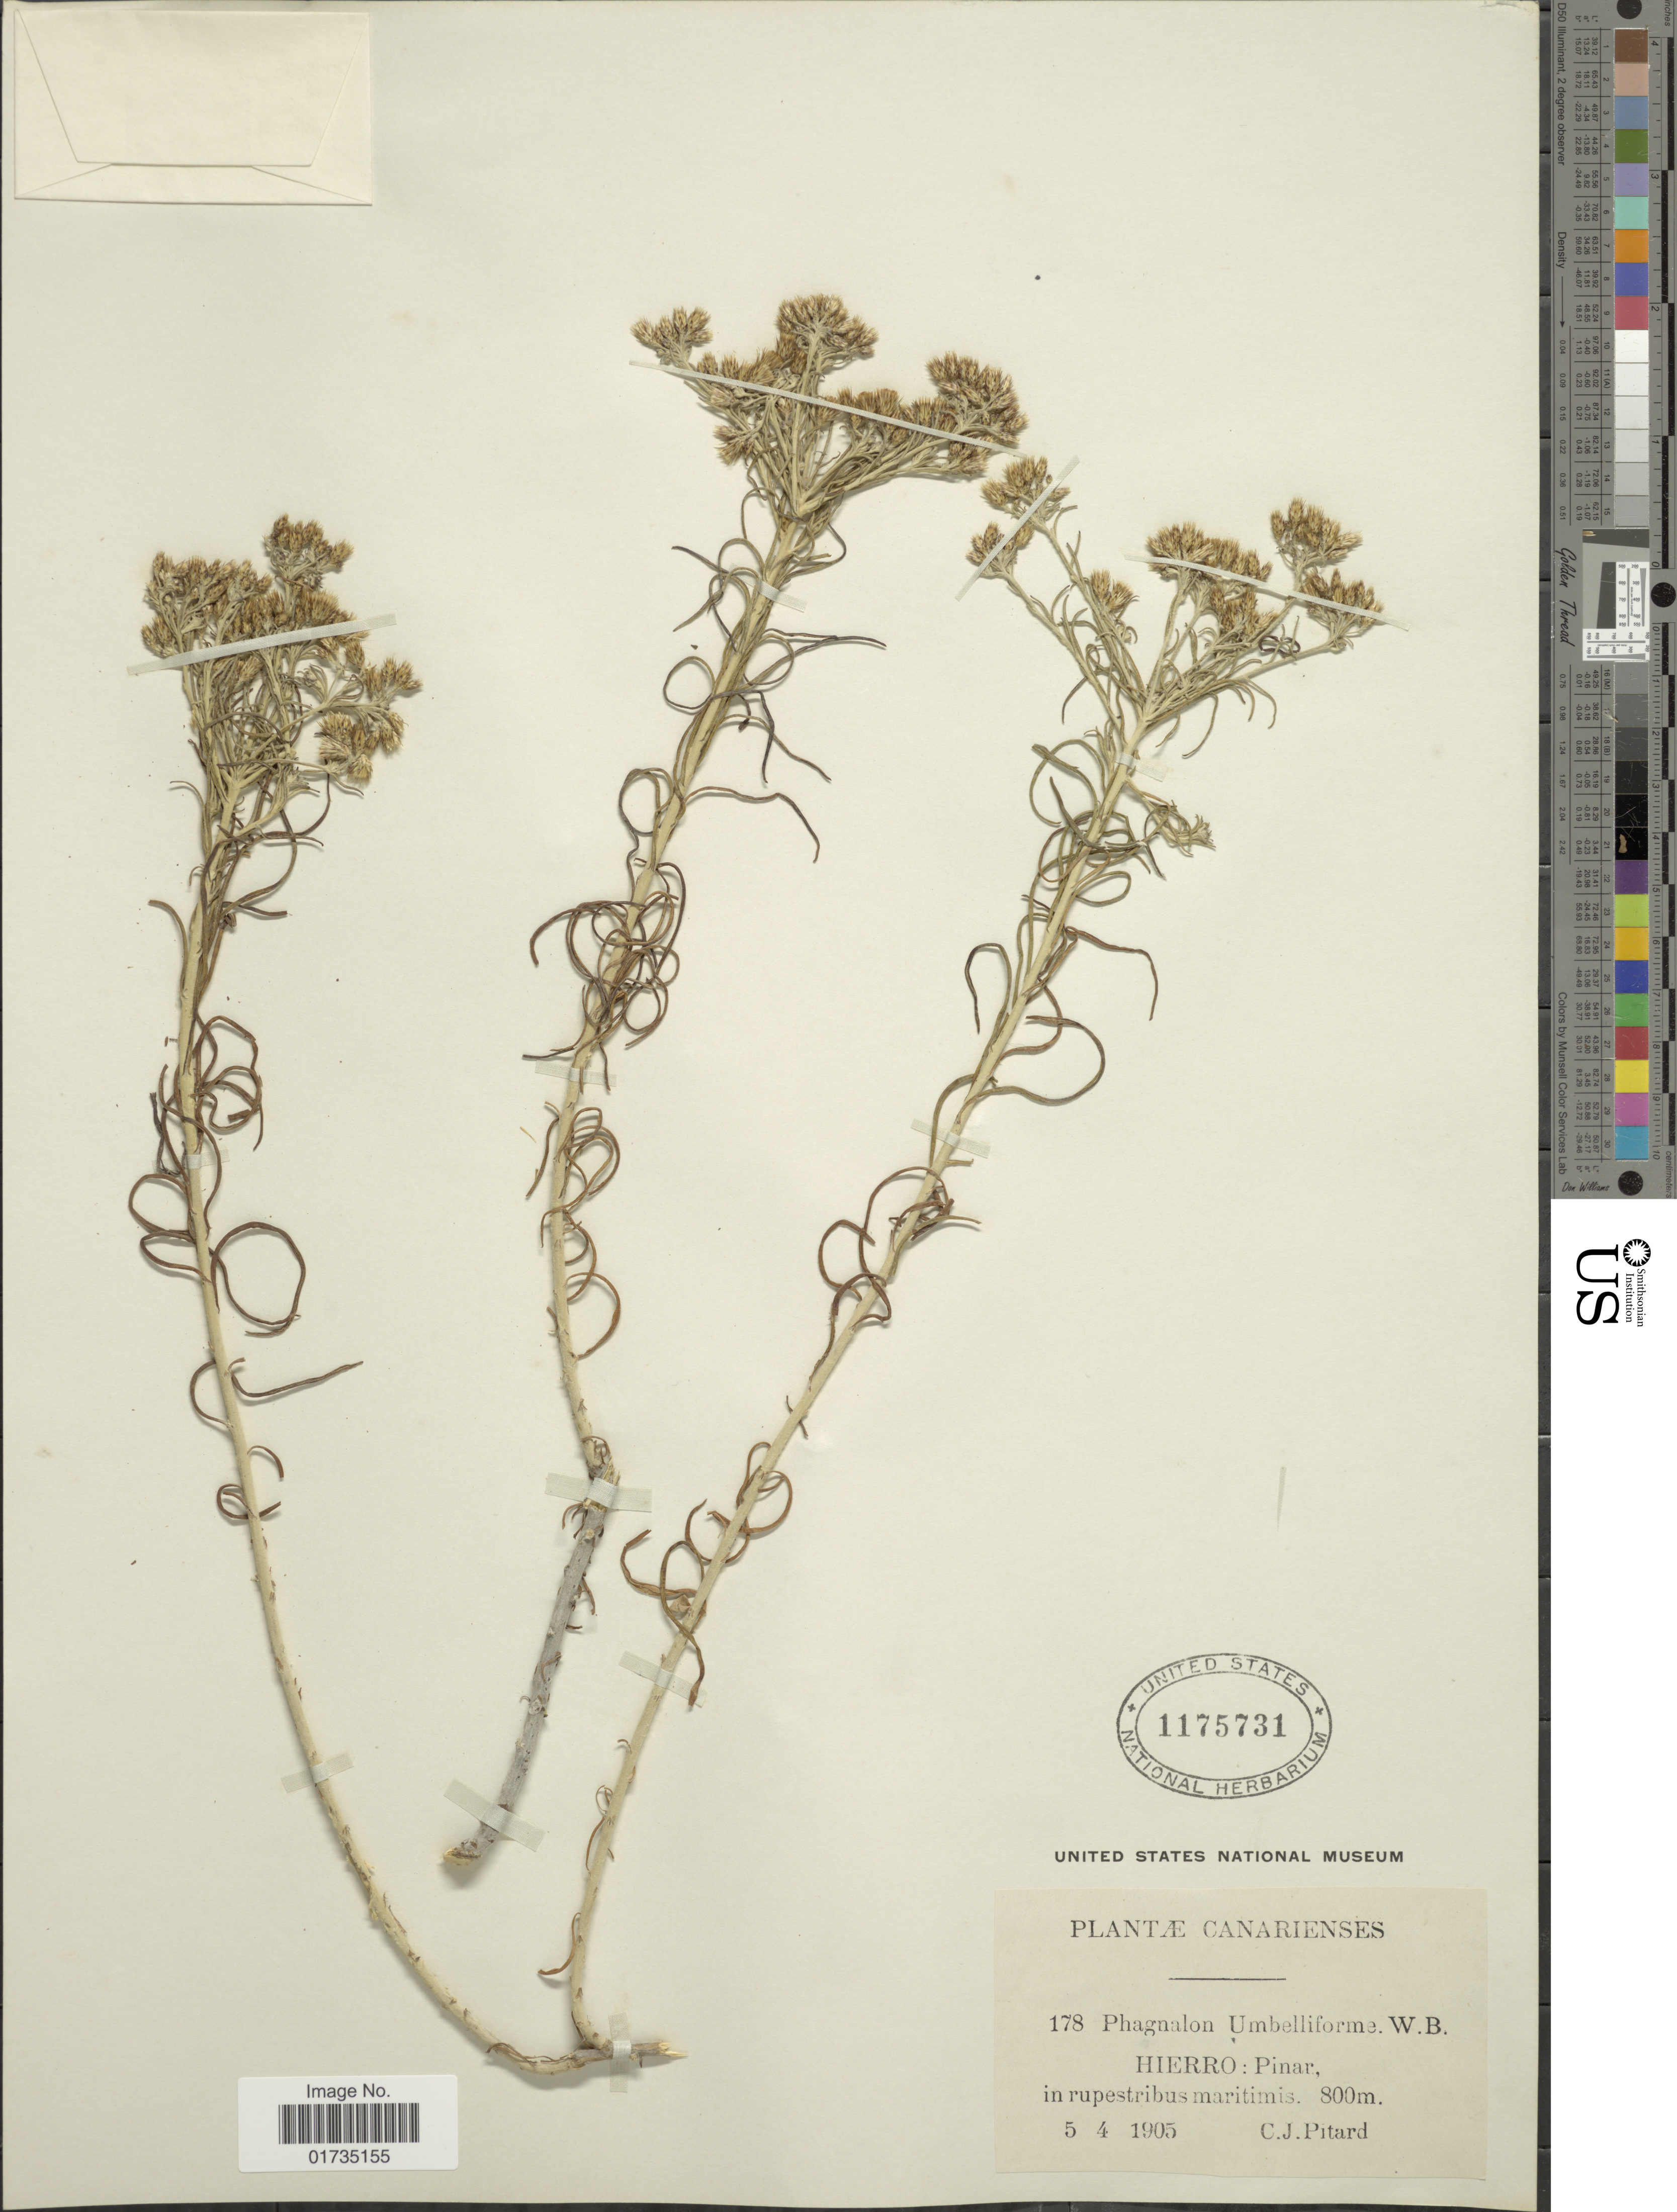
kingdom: Plantae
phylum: Tracheophyta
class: Magnoliopsida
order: Asterales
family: Asteraceae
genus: Phagnalon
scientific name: Phagnalon umbelliforme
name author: DC.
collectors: C. Pitard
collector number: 178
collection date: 1905-04-05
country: Spain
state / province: Canarias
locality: Hierro: Pinar, in rupestribus maritimis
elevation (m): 800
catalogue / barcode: US 1175731